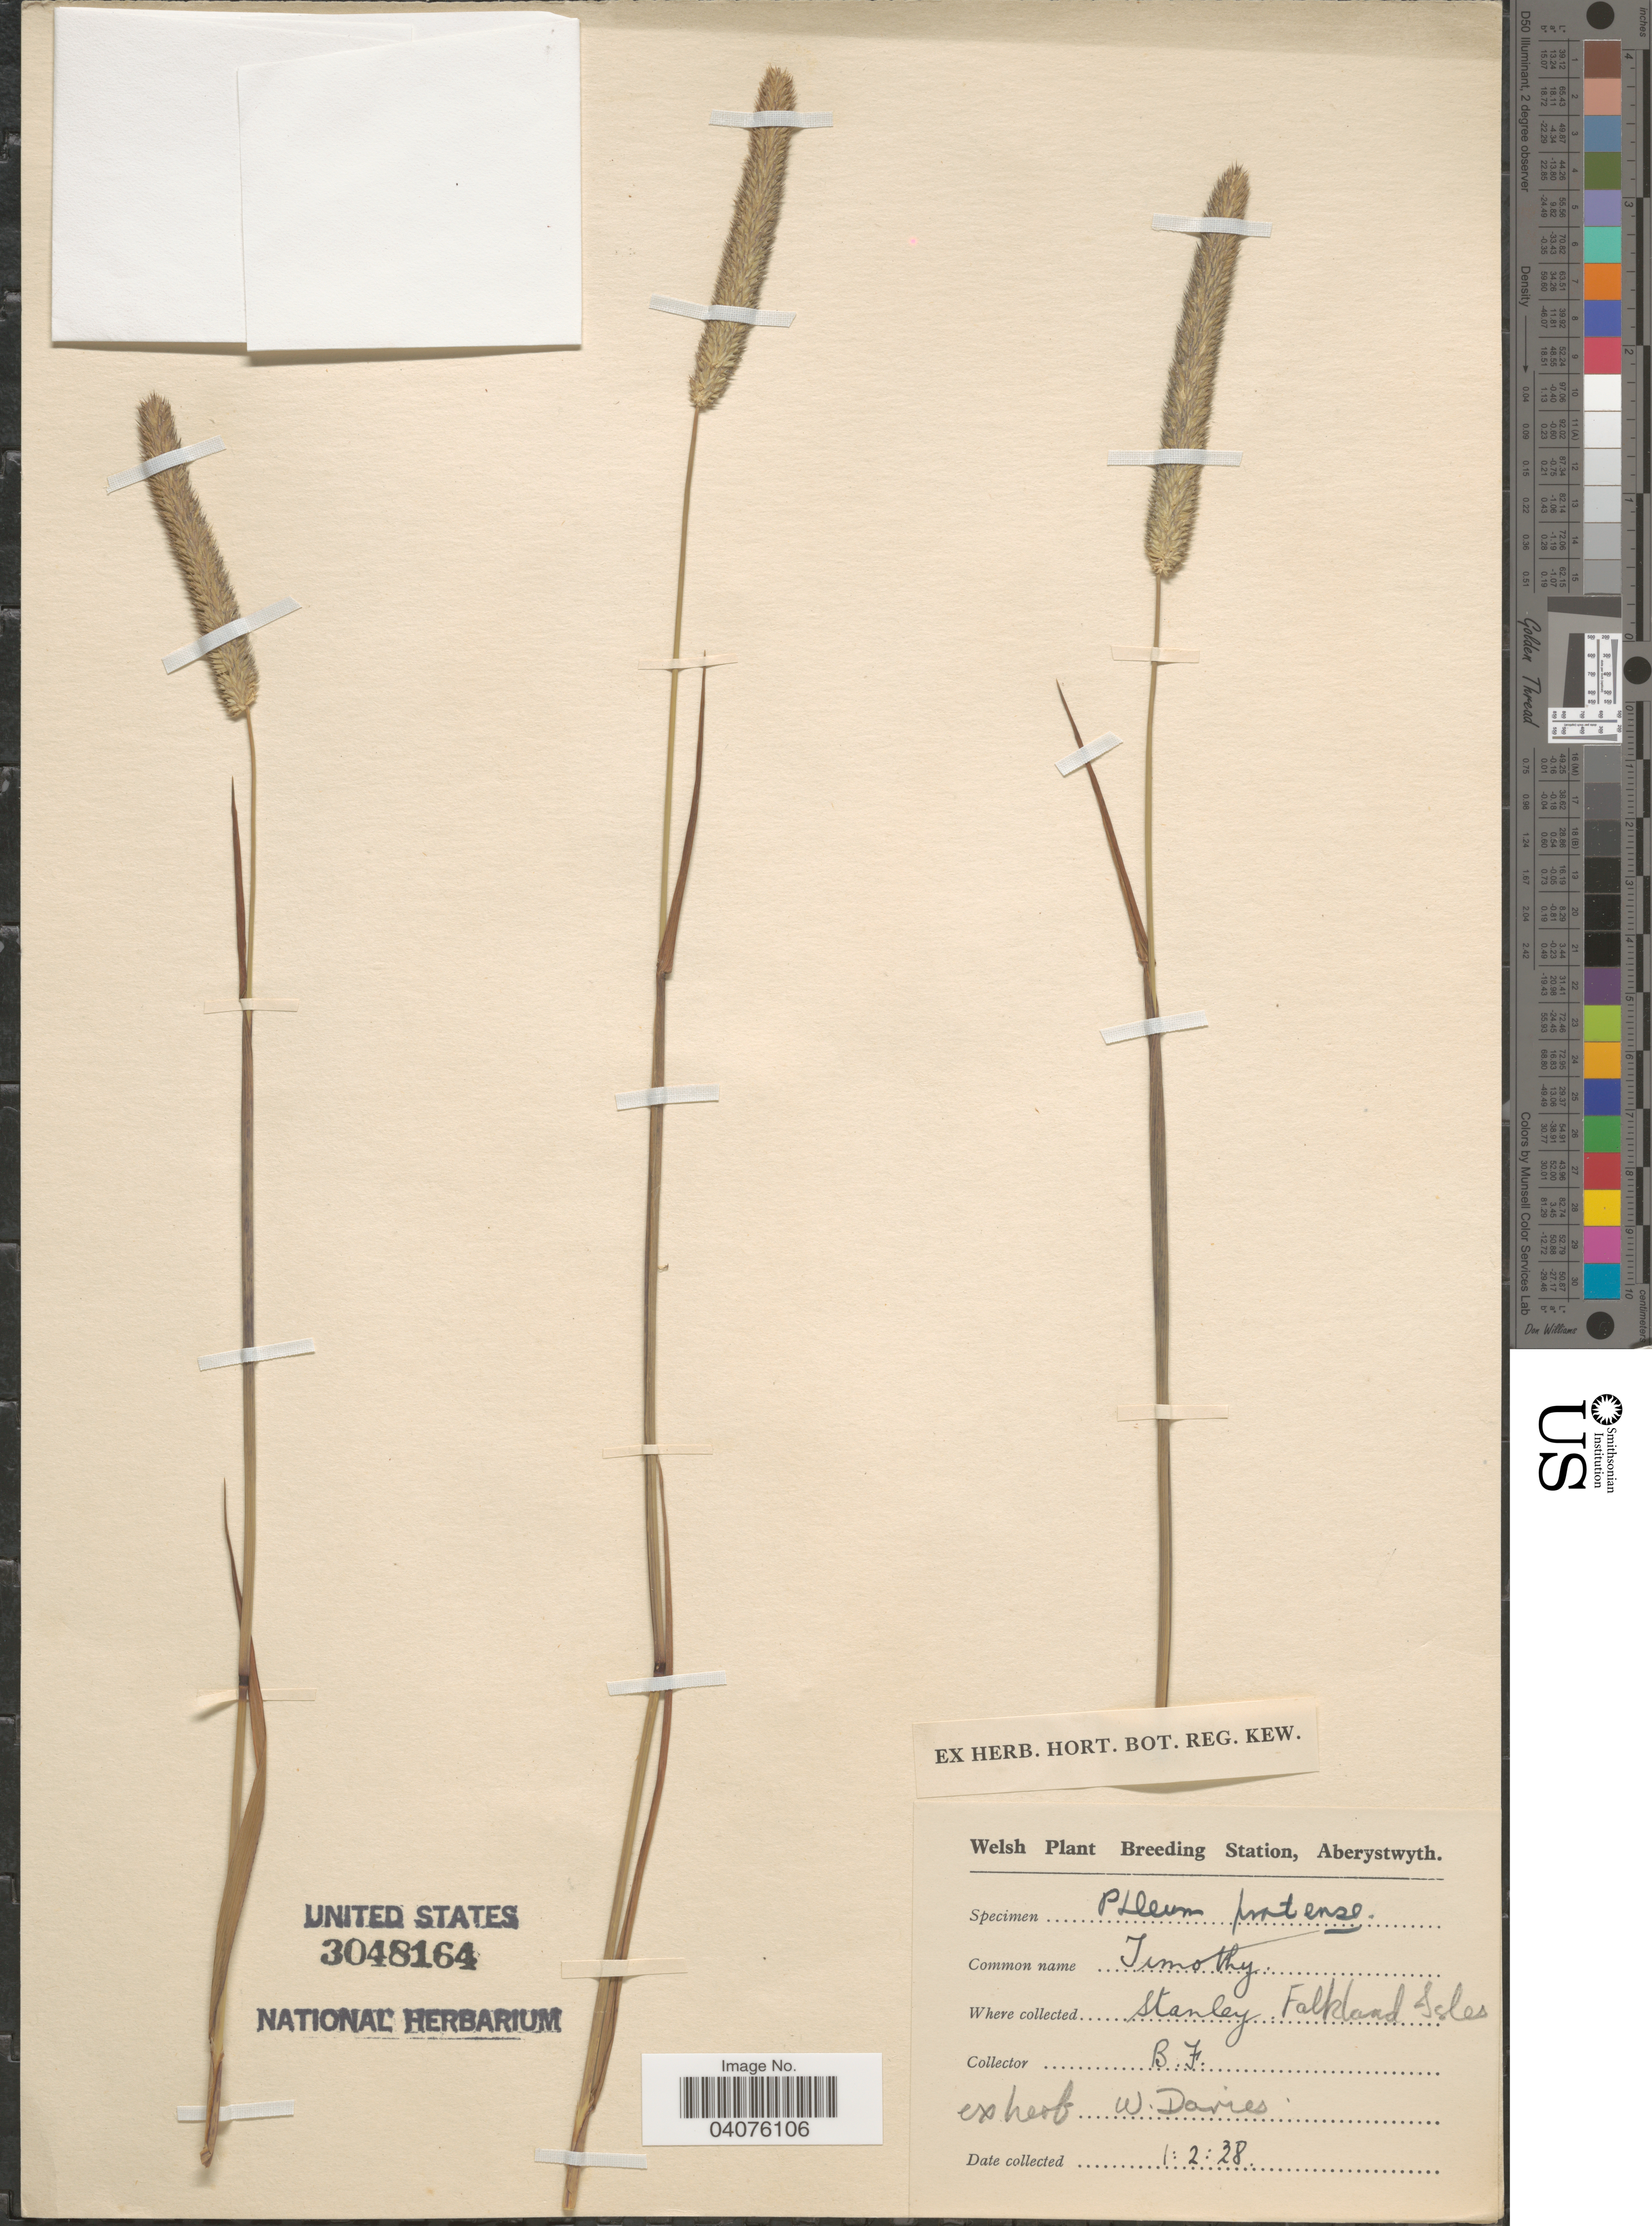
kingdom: Plantae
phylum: Tracheophyta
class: Liliopsida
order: Poales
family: Poaceae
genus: Phleum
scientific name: Phleum pratense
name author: L.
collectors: B. F.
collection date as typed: Transcribed d/m/y: 1/2/28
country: Falkland Islands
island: East Falkland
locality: Stanley.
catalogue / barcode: US 3048164